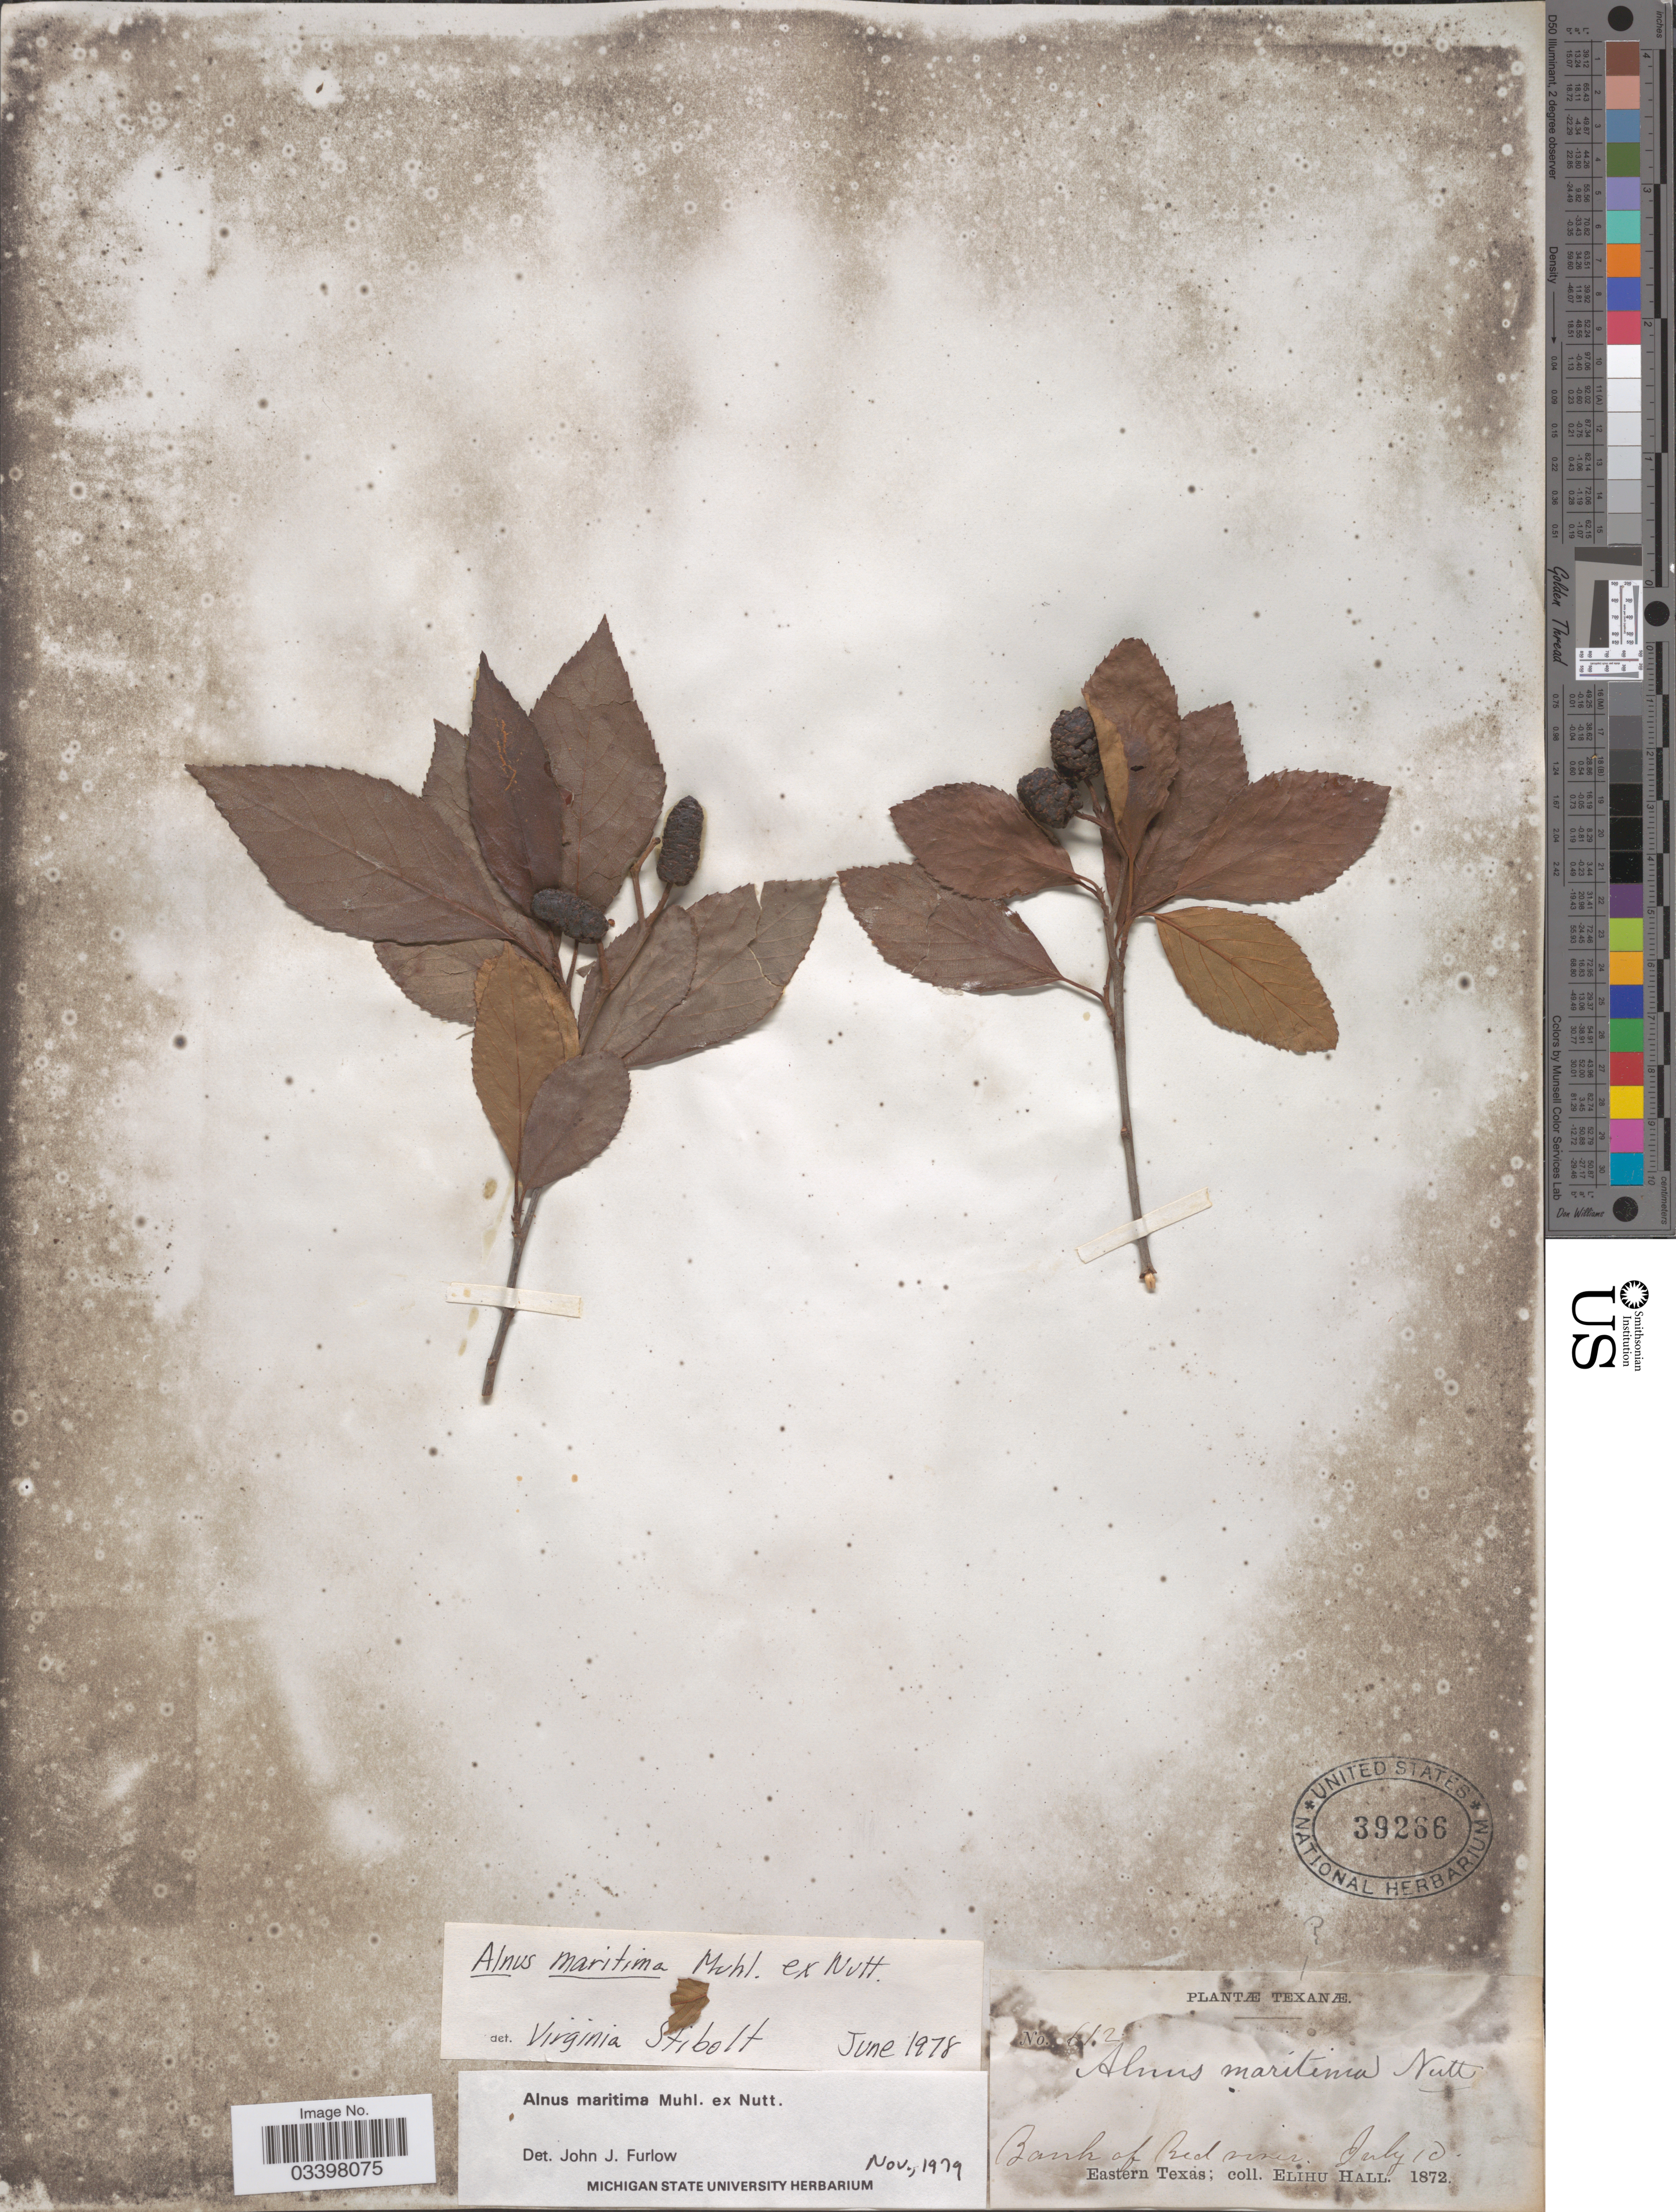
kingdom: Plantae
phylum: Tracheophyta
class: Magnoliopsida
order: Fagales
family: Betulaceae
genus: Alnus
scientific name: Alnus maritima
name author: (Marshall) Muhl. ex Nutt.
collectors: E. Hall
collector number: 612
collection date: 1872-07-10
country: United States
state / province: Texas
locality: Bank of Red river. Eastern Texas.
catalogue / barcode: US 39266